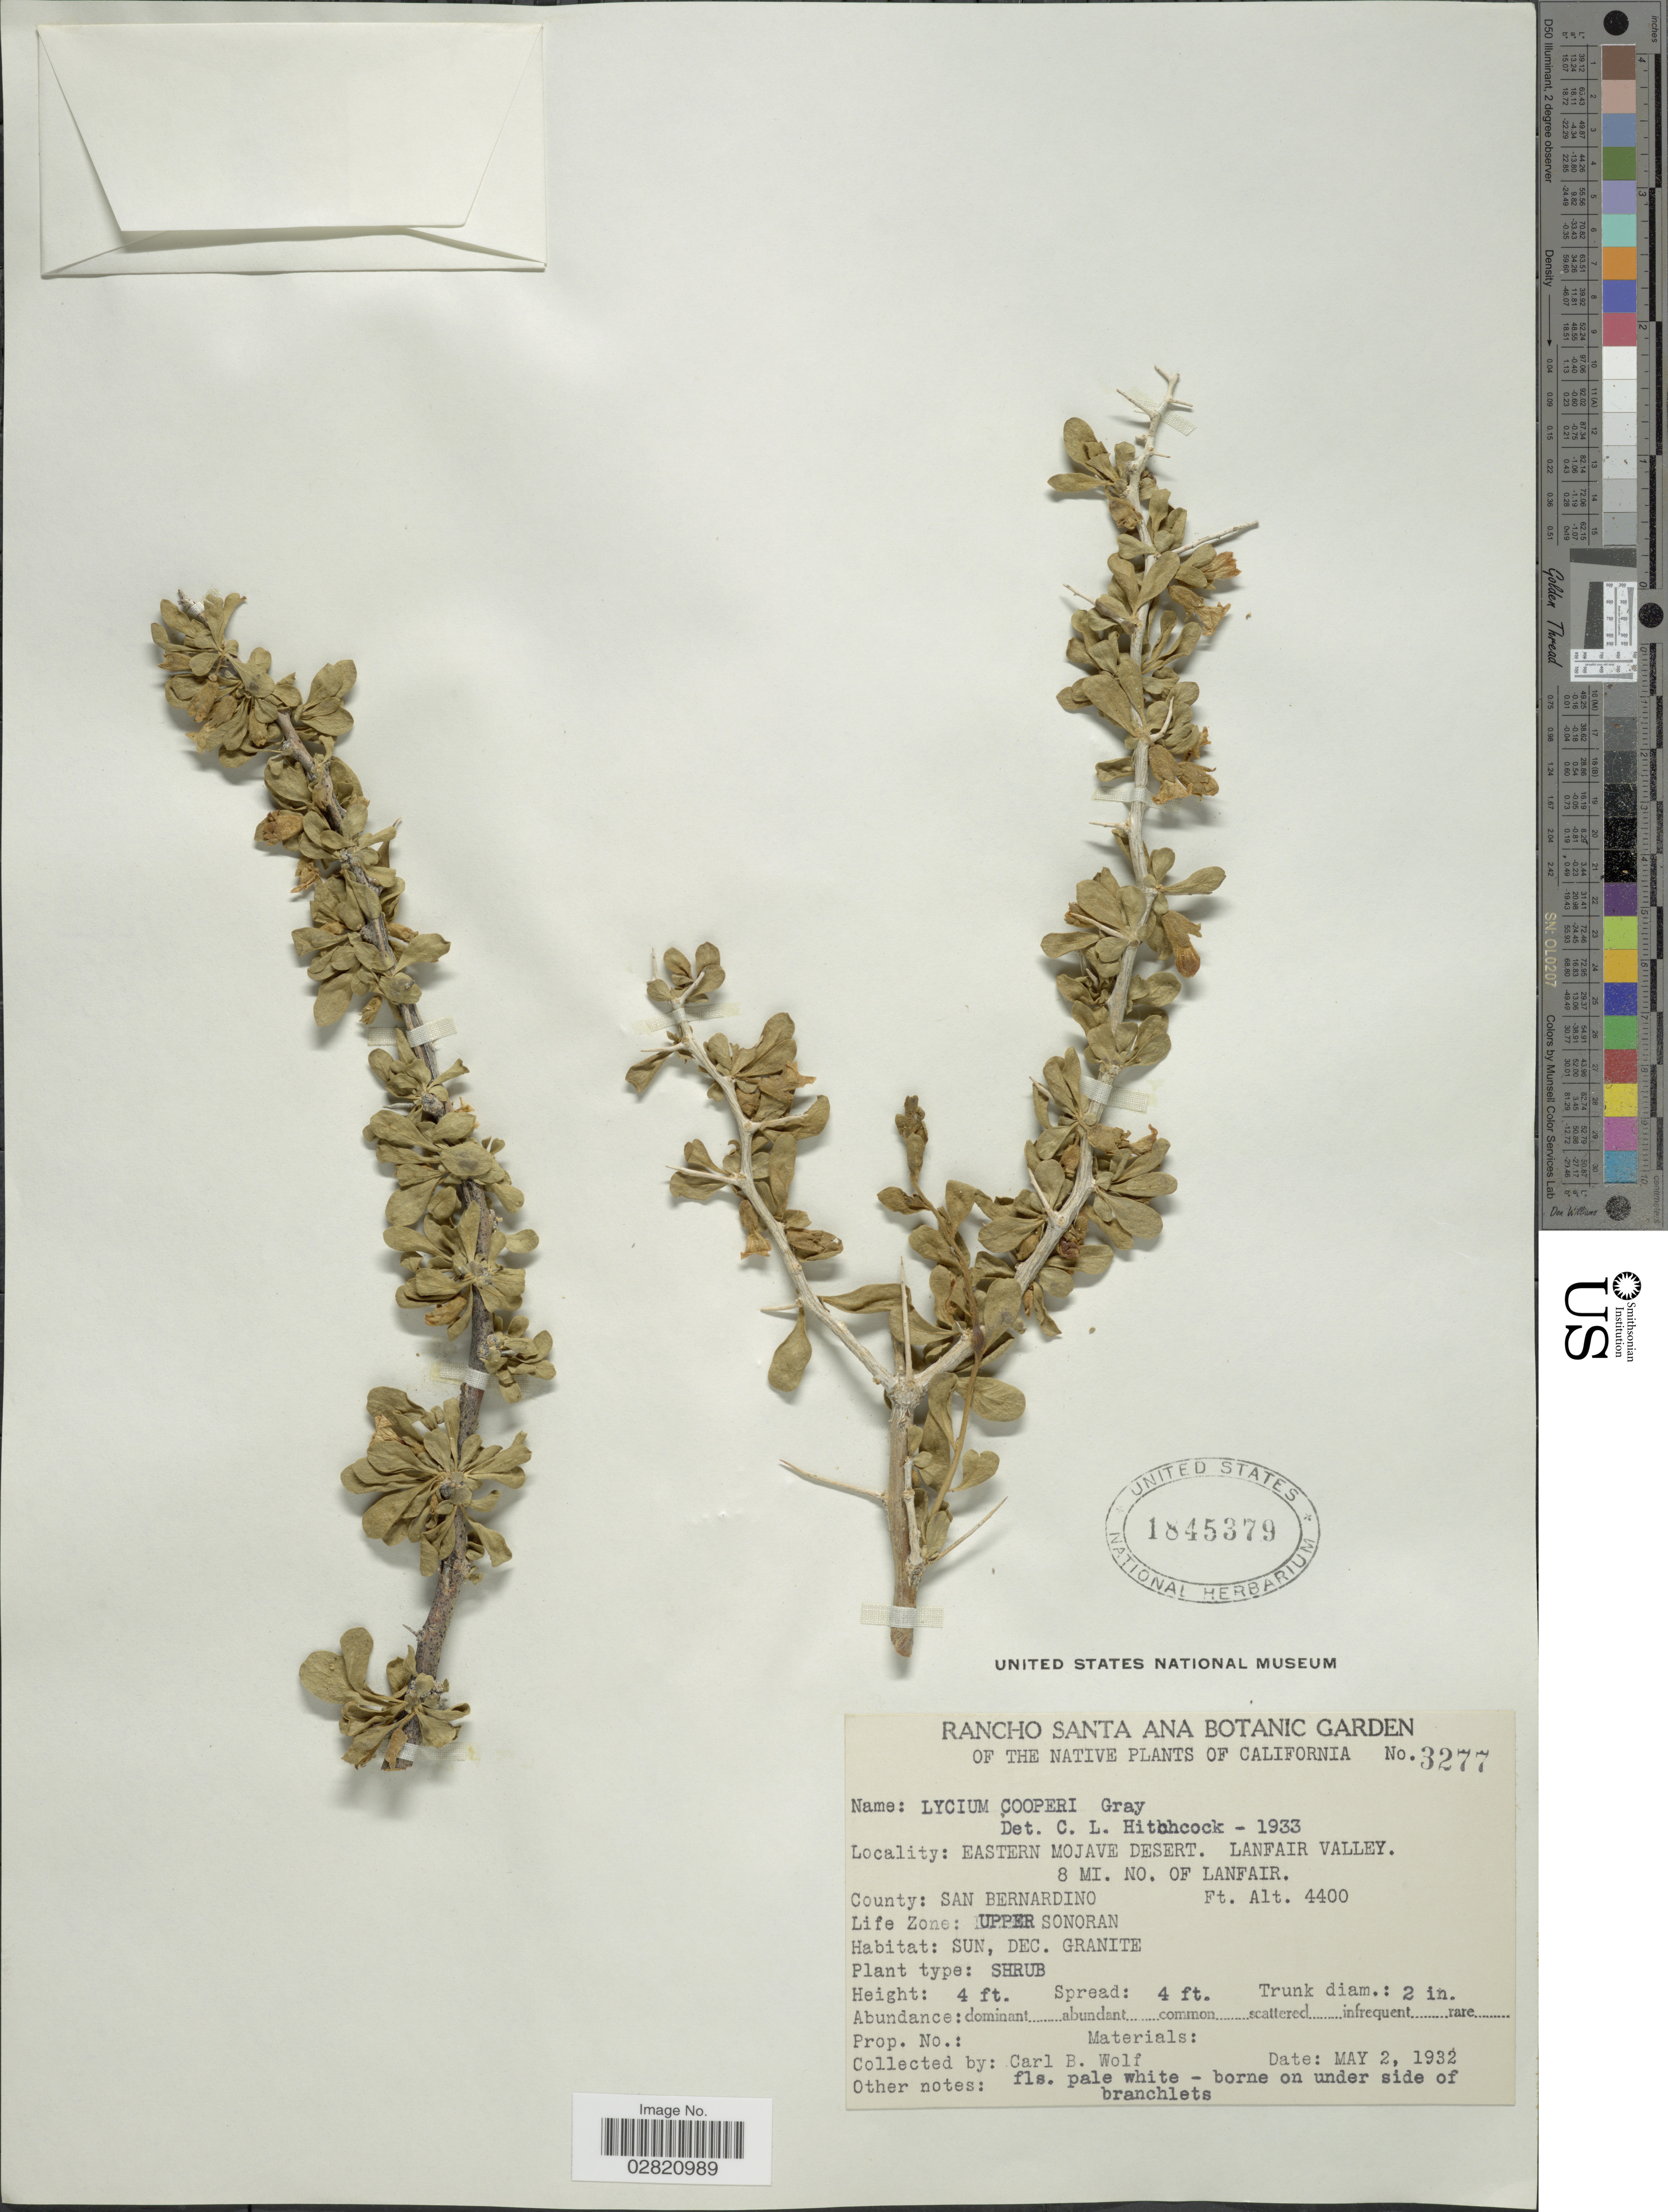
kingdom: Plantae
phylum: Tracheophyta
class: Magnoliopsida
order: Solanales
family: Solanaceae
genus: Lycium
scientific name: Lycium cooperi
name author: A. Gray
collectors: C. B. Wolf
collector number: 3277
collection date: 1932-05-02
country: United States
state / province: California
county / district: San Bernardino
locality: Eastern Mojave Desert, Lanfair Valley, 8 mi. No. of Lanfair, County: San Bernardino.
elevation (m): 1341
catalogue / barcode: US 1845379